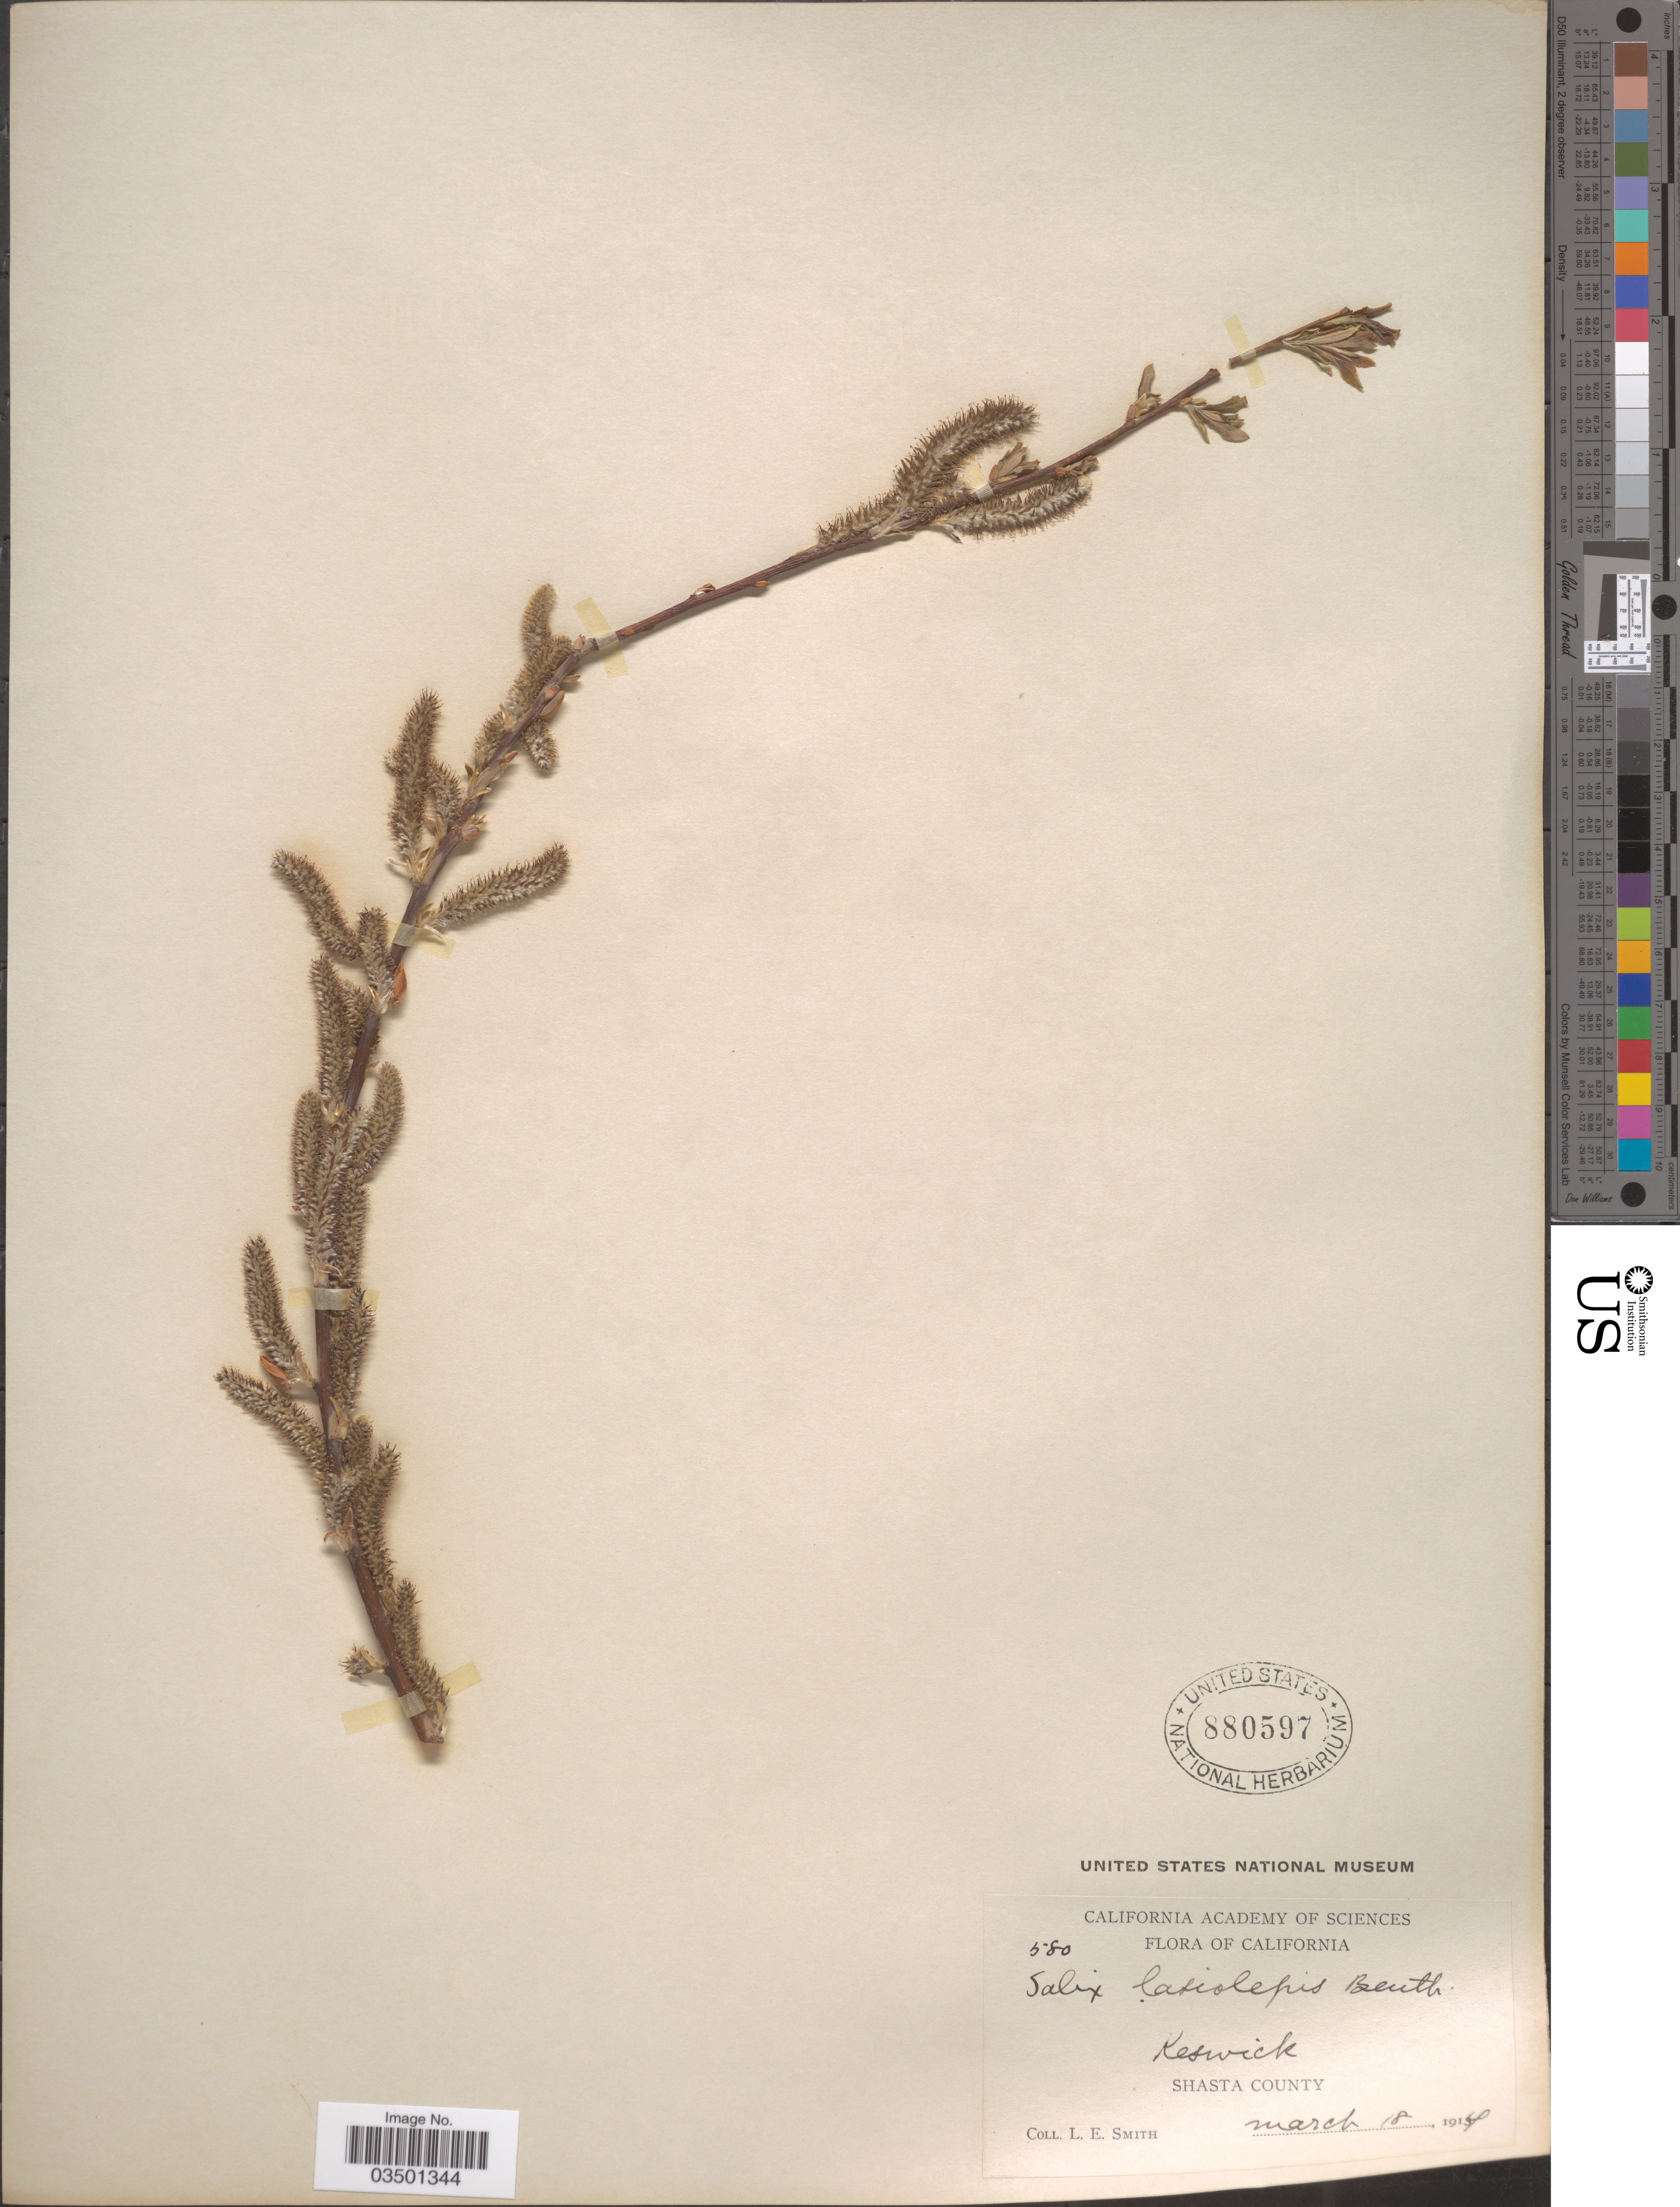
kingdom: Plantae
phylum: Tracheophyta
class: Magnoliopsida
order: Malpighiales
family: Salicaceae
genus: Salix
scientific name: Salix lasiolepis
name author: Benth.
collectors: L. E. Smith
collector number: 580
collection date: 1914-03-18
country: United States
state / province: California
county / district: Shasta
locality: Reswick. Shasta County.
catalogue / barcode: US 880597